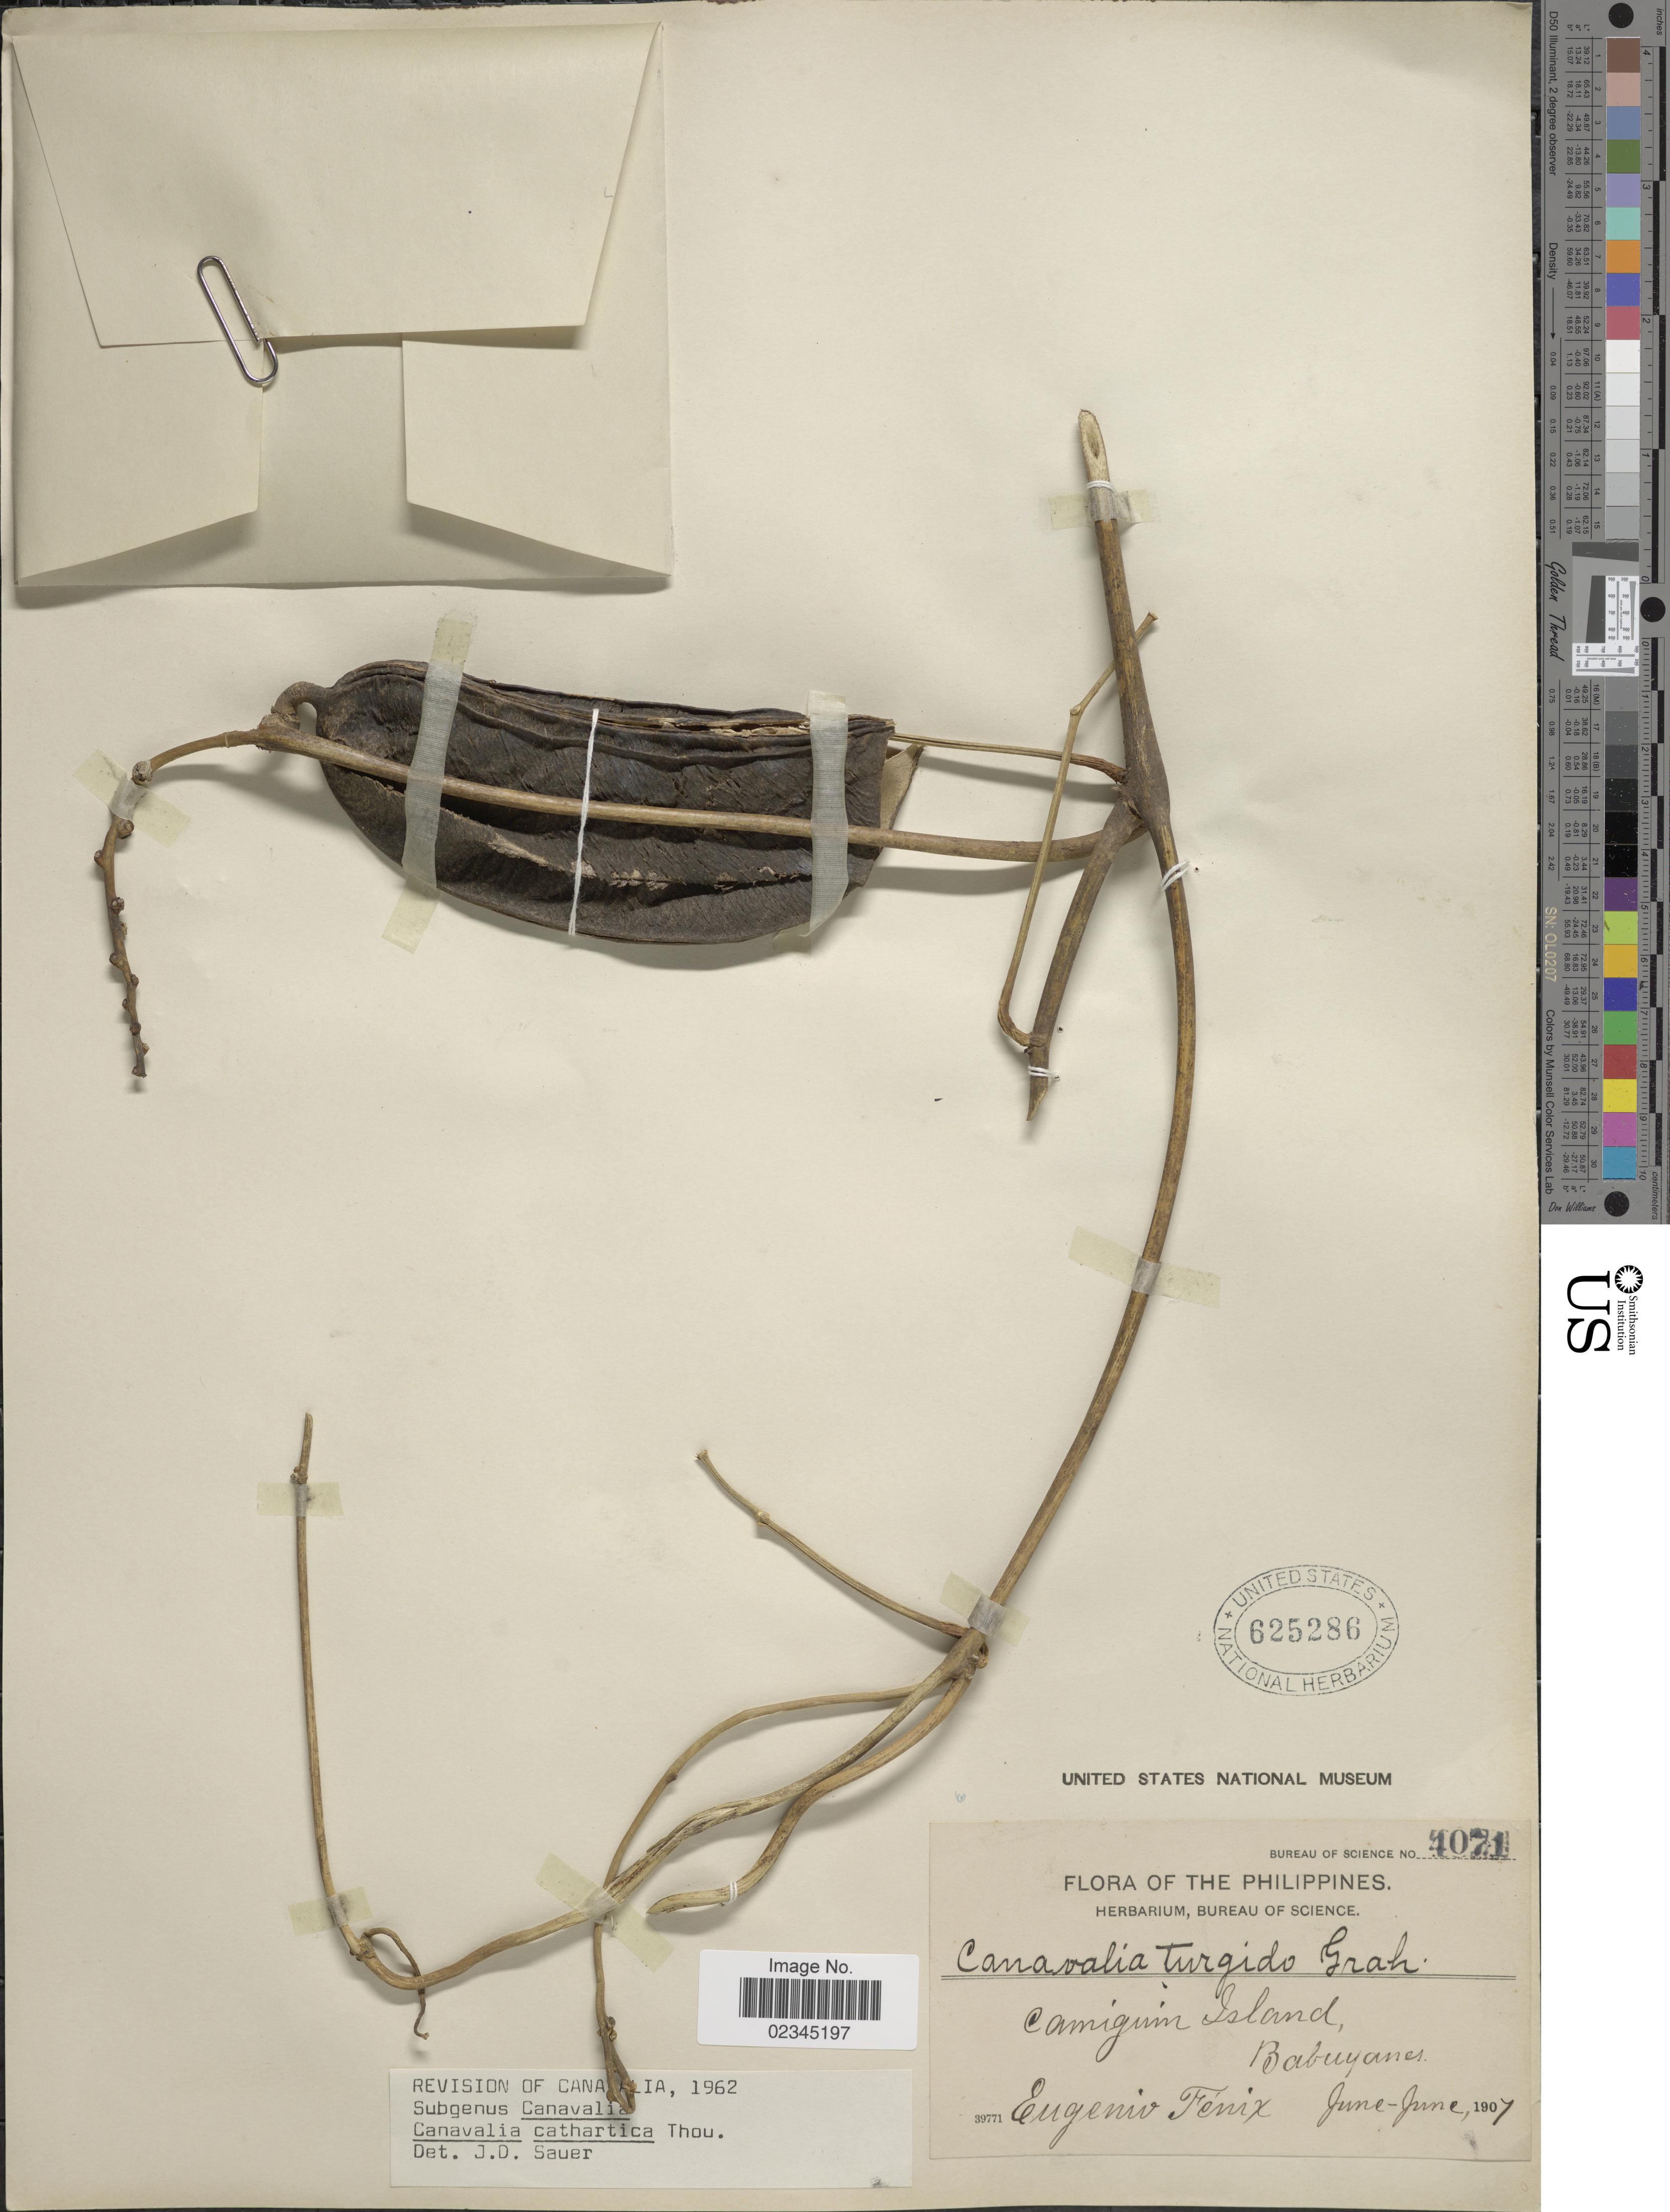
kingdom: Plantae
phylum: Tracheophyta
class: Magnoliopsida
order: Fabales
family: Fabaceae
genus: Canavalia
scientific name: Canavalia cathartica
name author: Thouars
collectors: E. Fenix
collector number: Bureau of Science 4071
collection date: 1907-06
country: Philippines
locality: Camiguin Island Babuyanes.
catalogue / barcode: US 625286